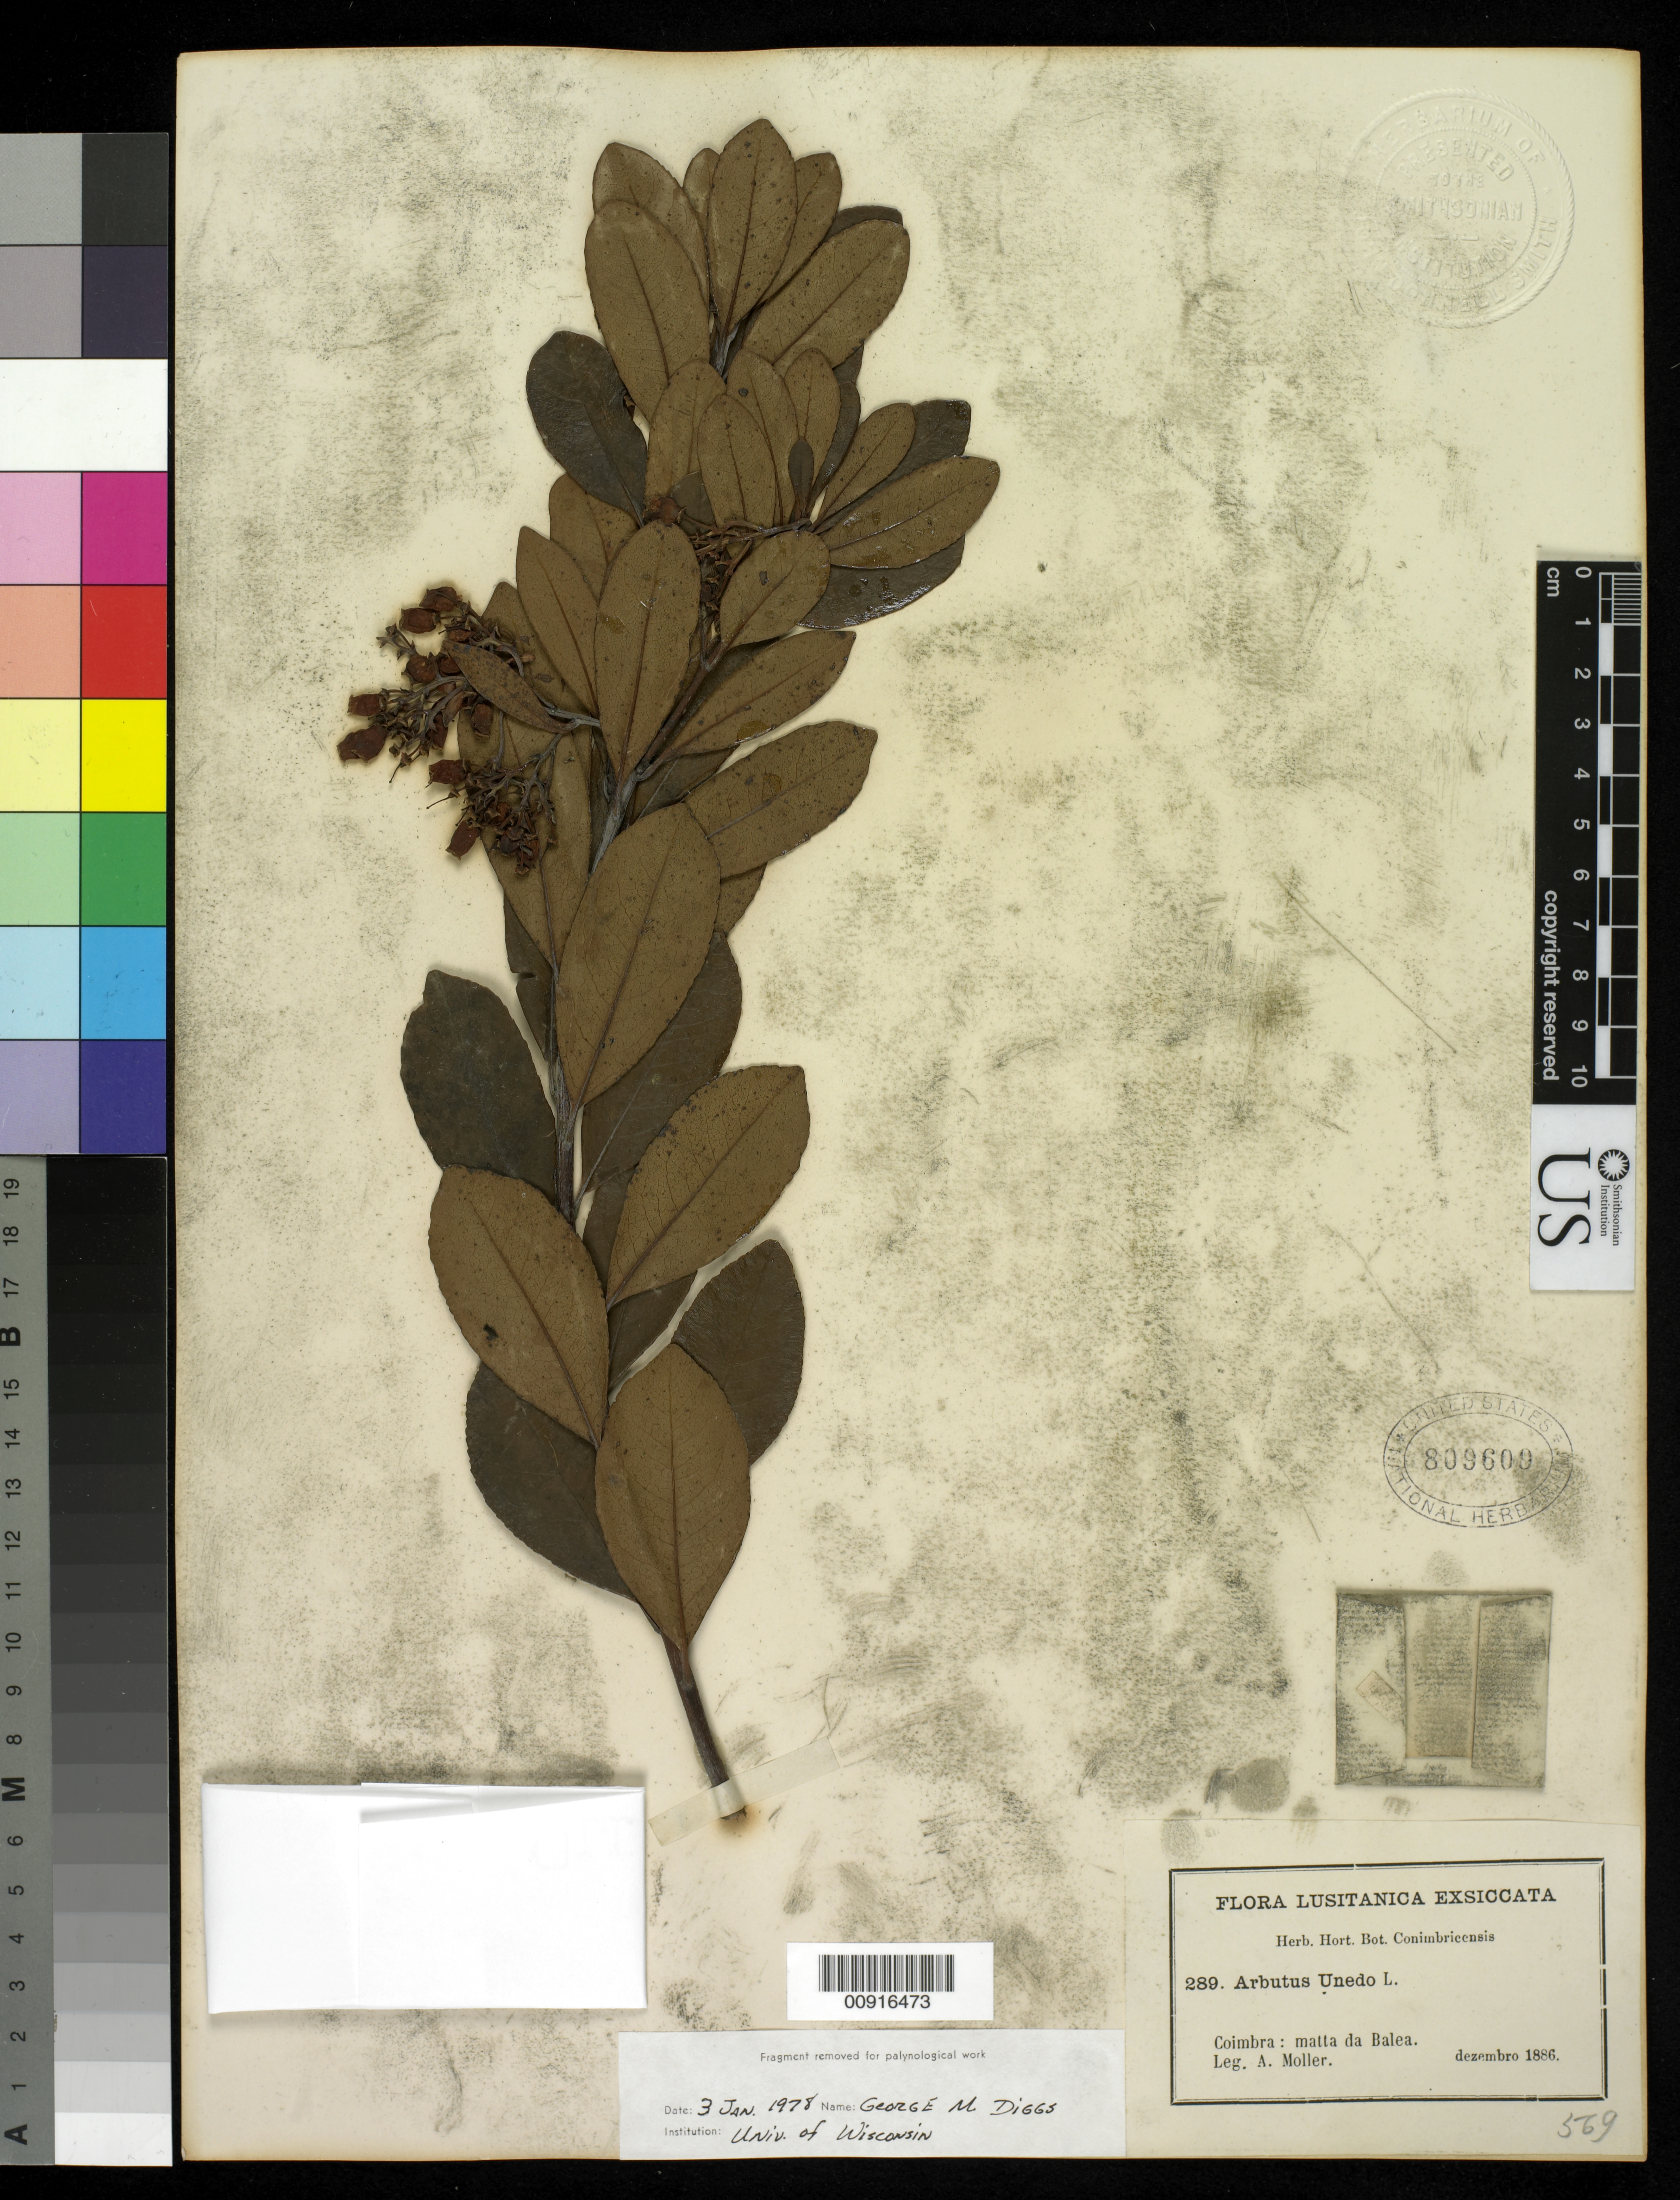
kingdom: Plantae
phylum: Tracheophyta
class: Magnoliopsida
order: Ericales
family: Ericaceae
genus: Arbutus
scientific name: Arbutus unedo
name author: L.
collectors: A. Moller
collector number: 289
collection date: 1886-12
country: Portugal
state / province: Coimbra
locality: Coimbra: matta da Balea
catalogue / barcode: US 809609